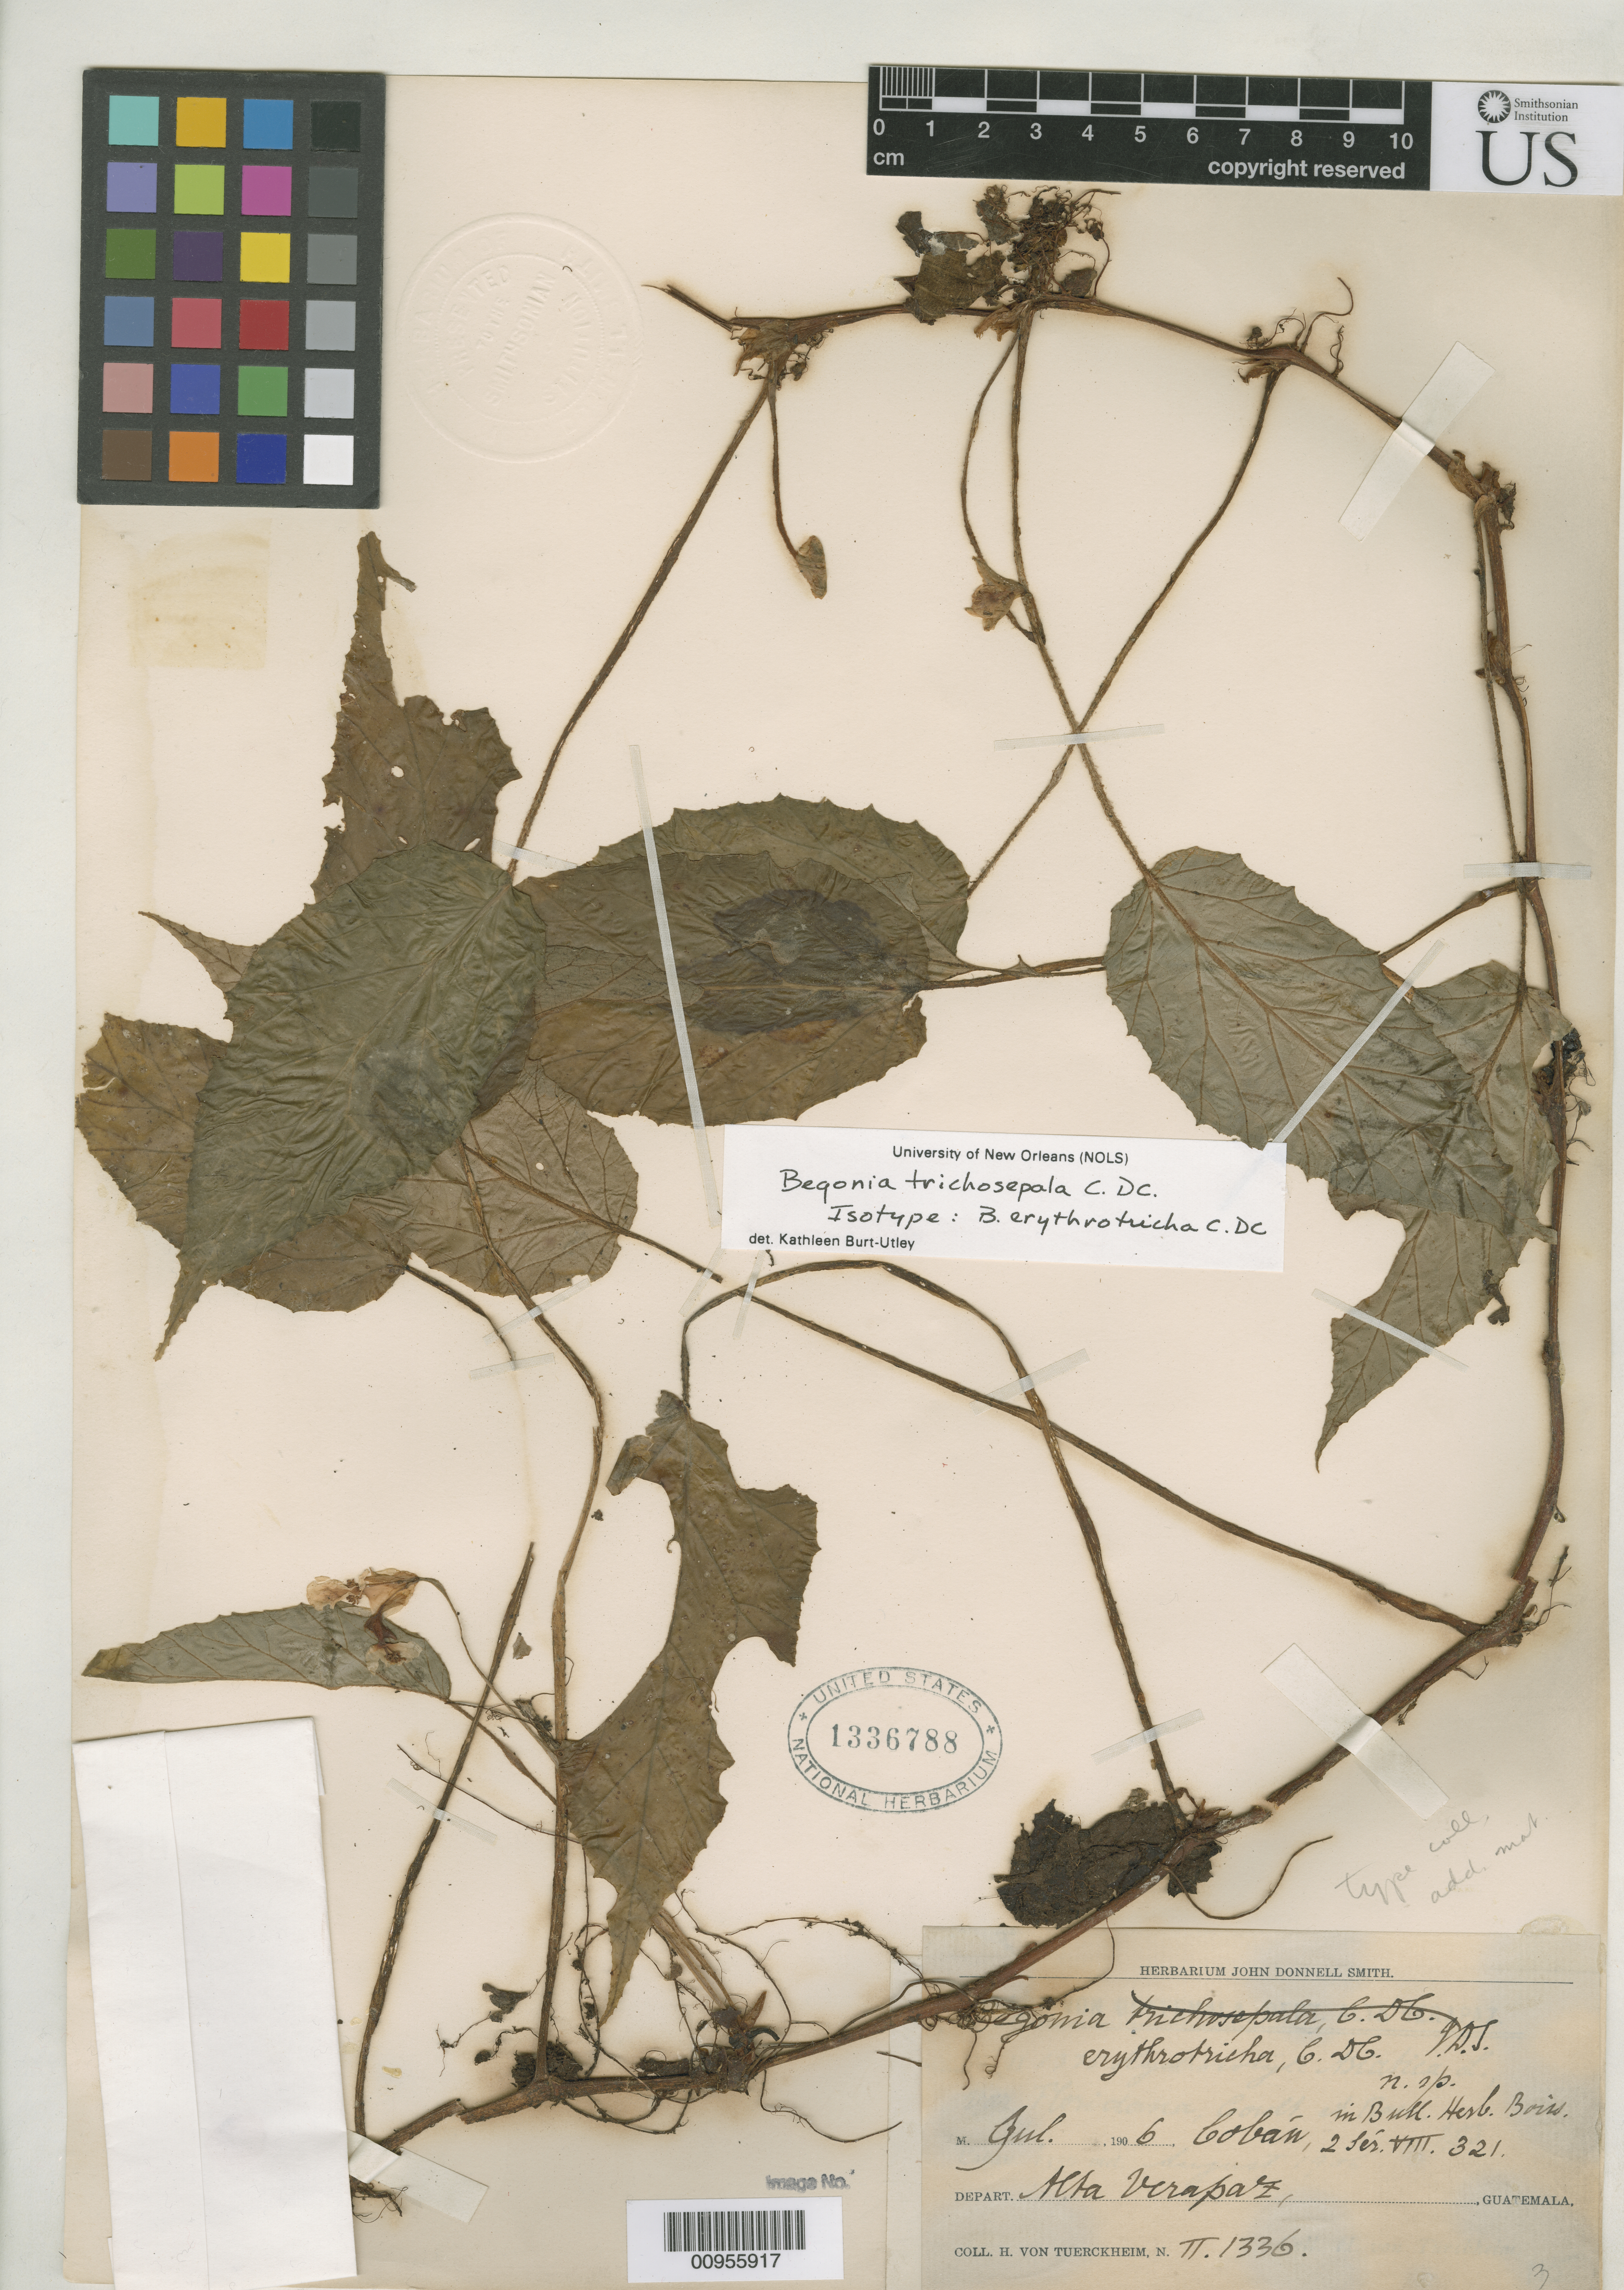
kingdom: Plantae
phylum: Tracheophyta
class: Magnoliopsida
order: Cucurbitales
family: Begoniaceae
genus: Begonia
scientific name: Begonia erythrotricha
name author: C. DC.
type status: Type Collection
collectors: H. von Türckheim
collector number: II 1336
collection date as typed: Jul 1906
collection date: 1906-07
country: Guatemala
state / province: Alta Verapaz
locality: Cobán.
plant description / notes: Protologue does not cite collection date.; Specimens with this collection number at US bear different collection dates, July 1906 and Nov. 1907. This sheet annotated as isotype by Burt-Utley (1996) but possibly a syntype or paratype, depending on collection date of holotype.; Specimen ex John Donnell Smith herbarium.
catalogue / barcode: US 1336788